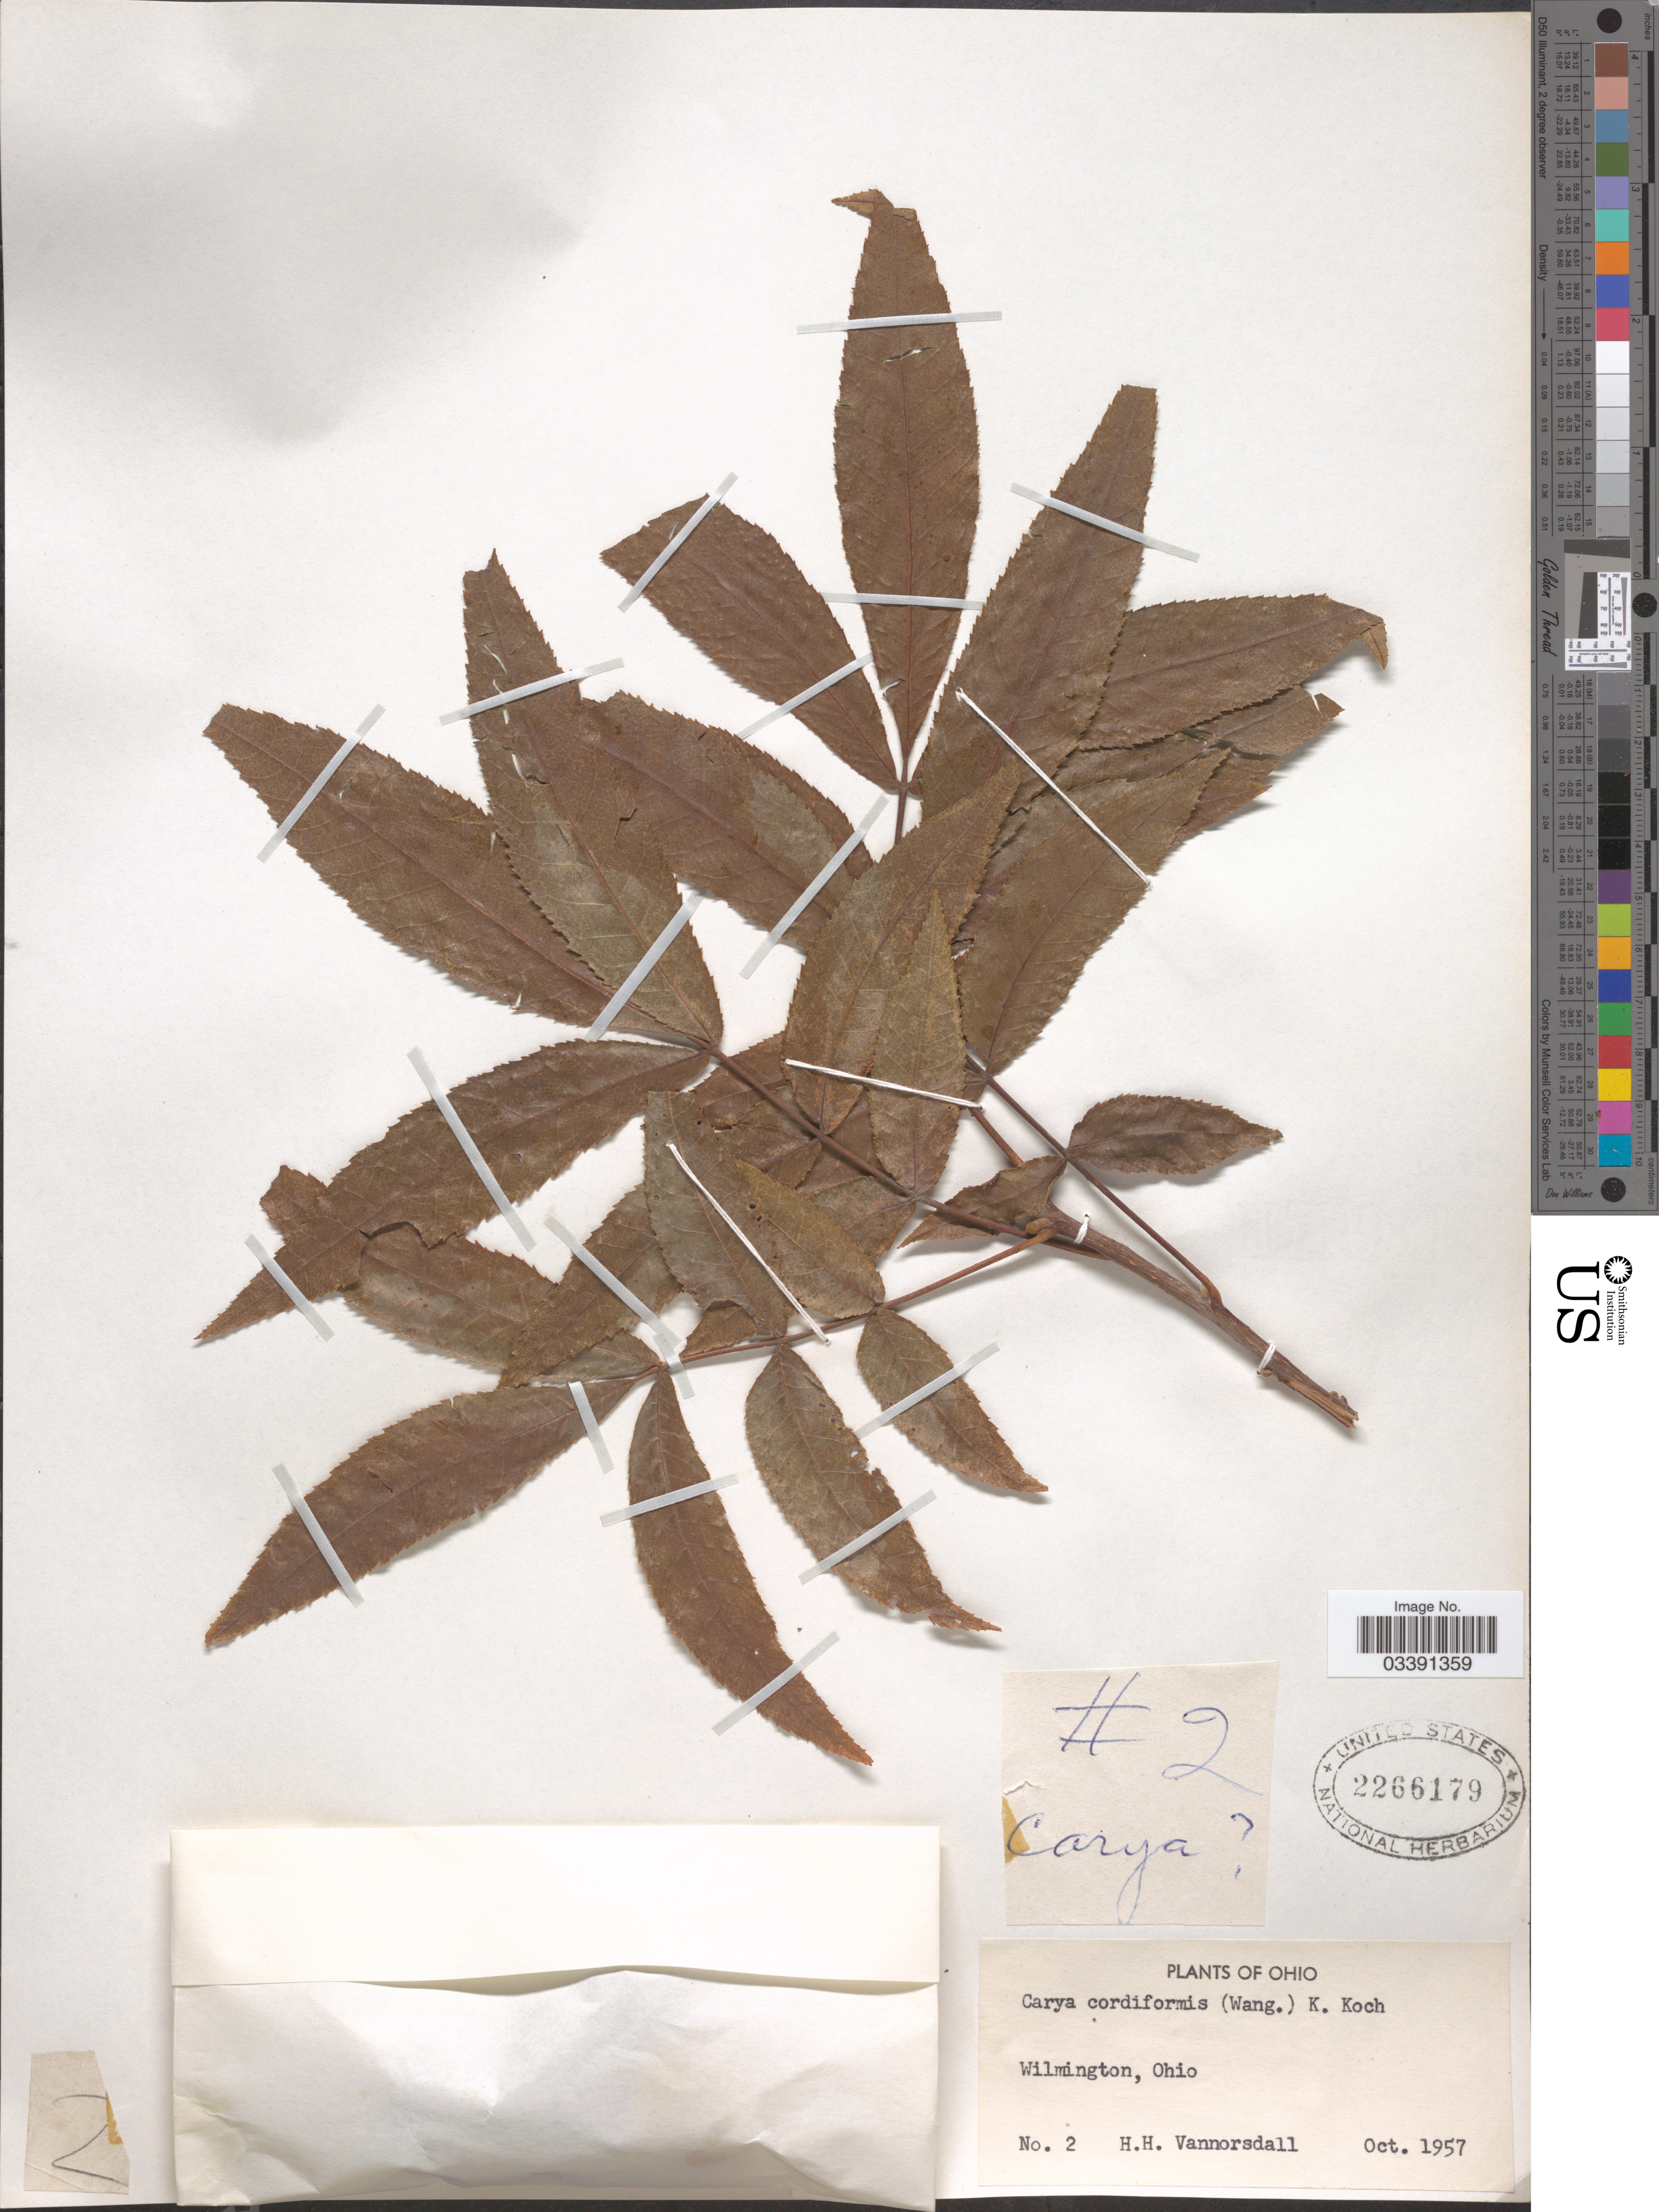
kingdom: Plantae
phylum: Tracheophyta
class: Magnoliopsida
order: Fagales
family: Juglandaceae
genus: Carya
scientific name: Carya cordiformis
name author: (Wangenh.) K. Koch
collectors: H. Vannorsdall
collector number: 2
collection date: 1957-10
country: United States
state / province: Ohio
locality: Wilmington.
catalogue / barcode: US 2266179